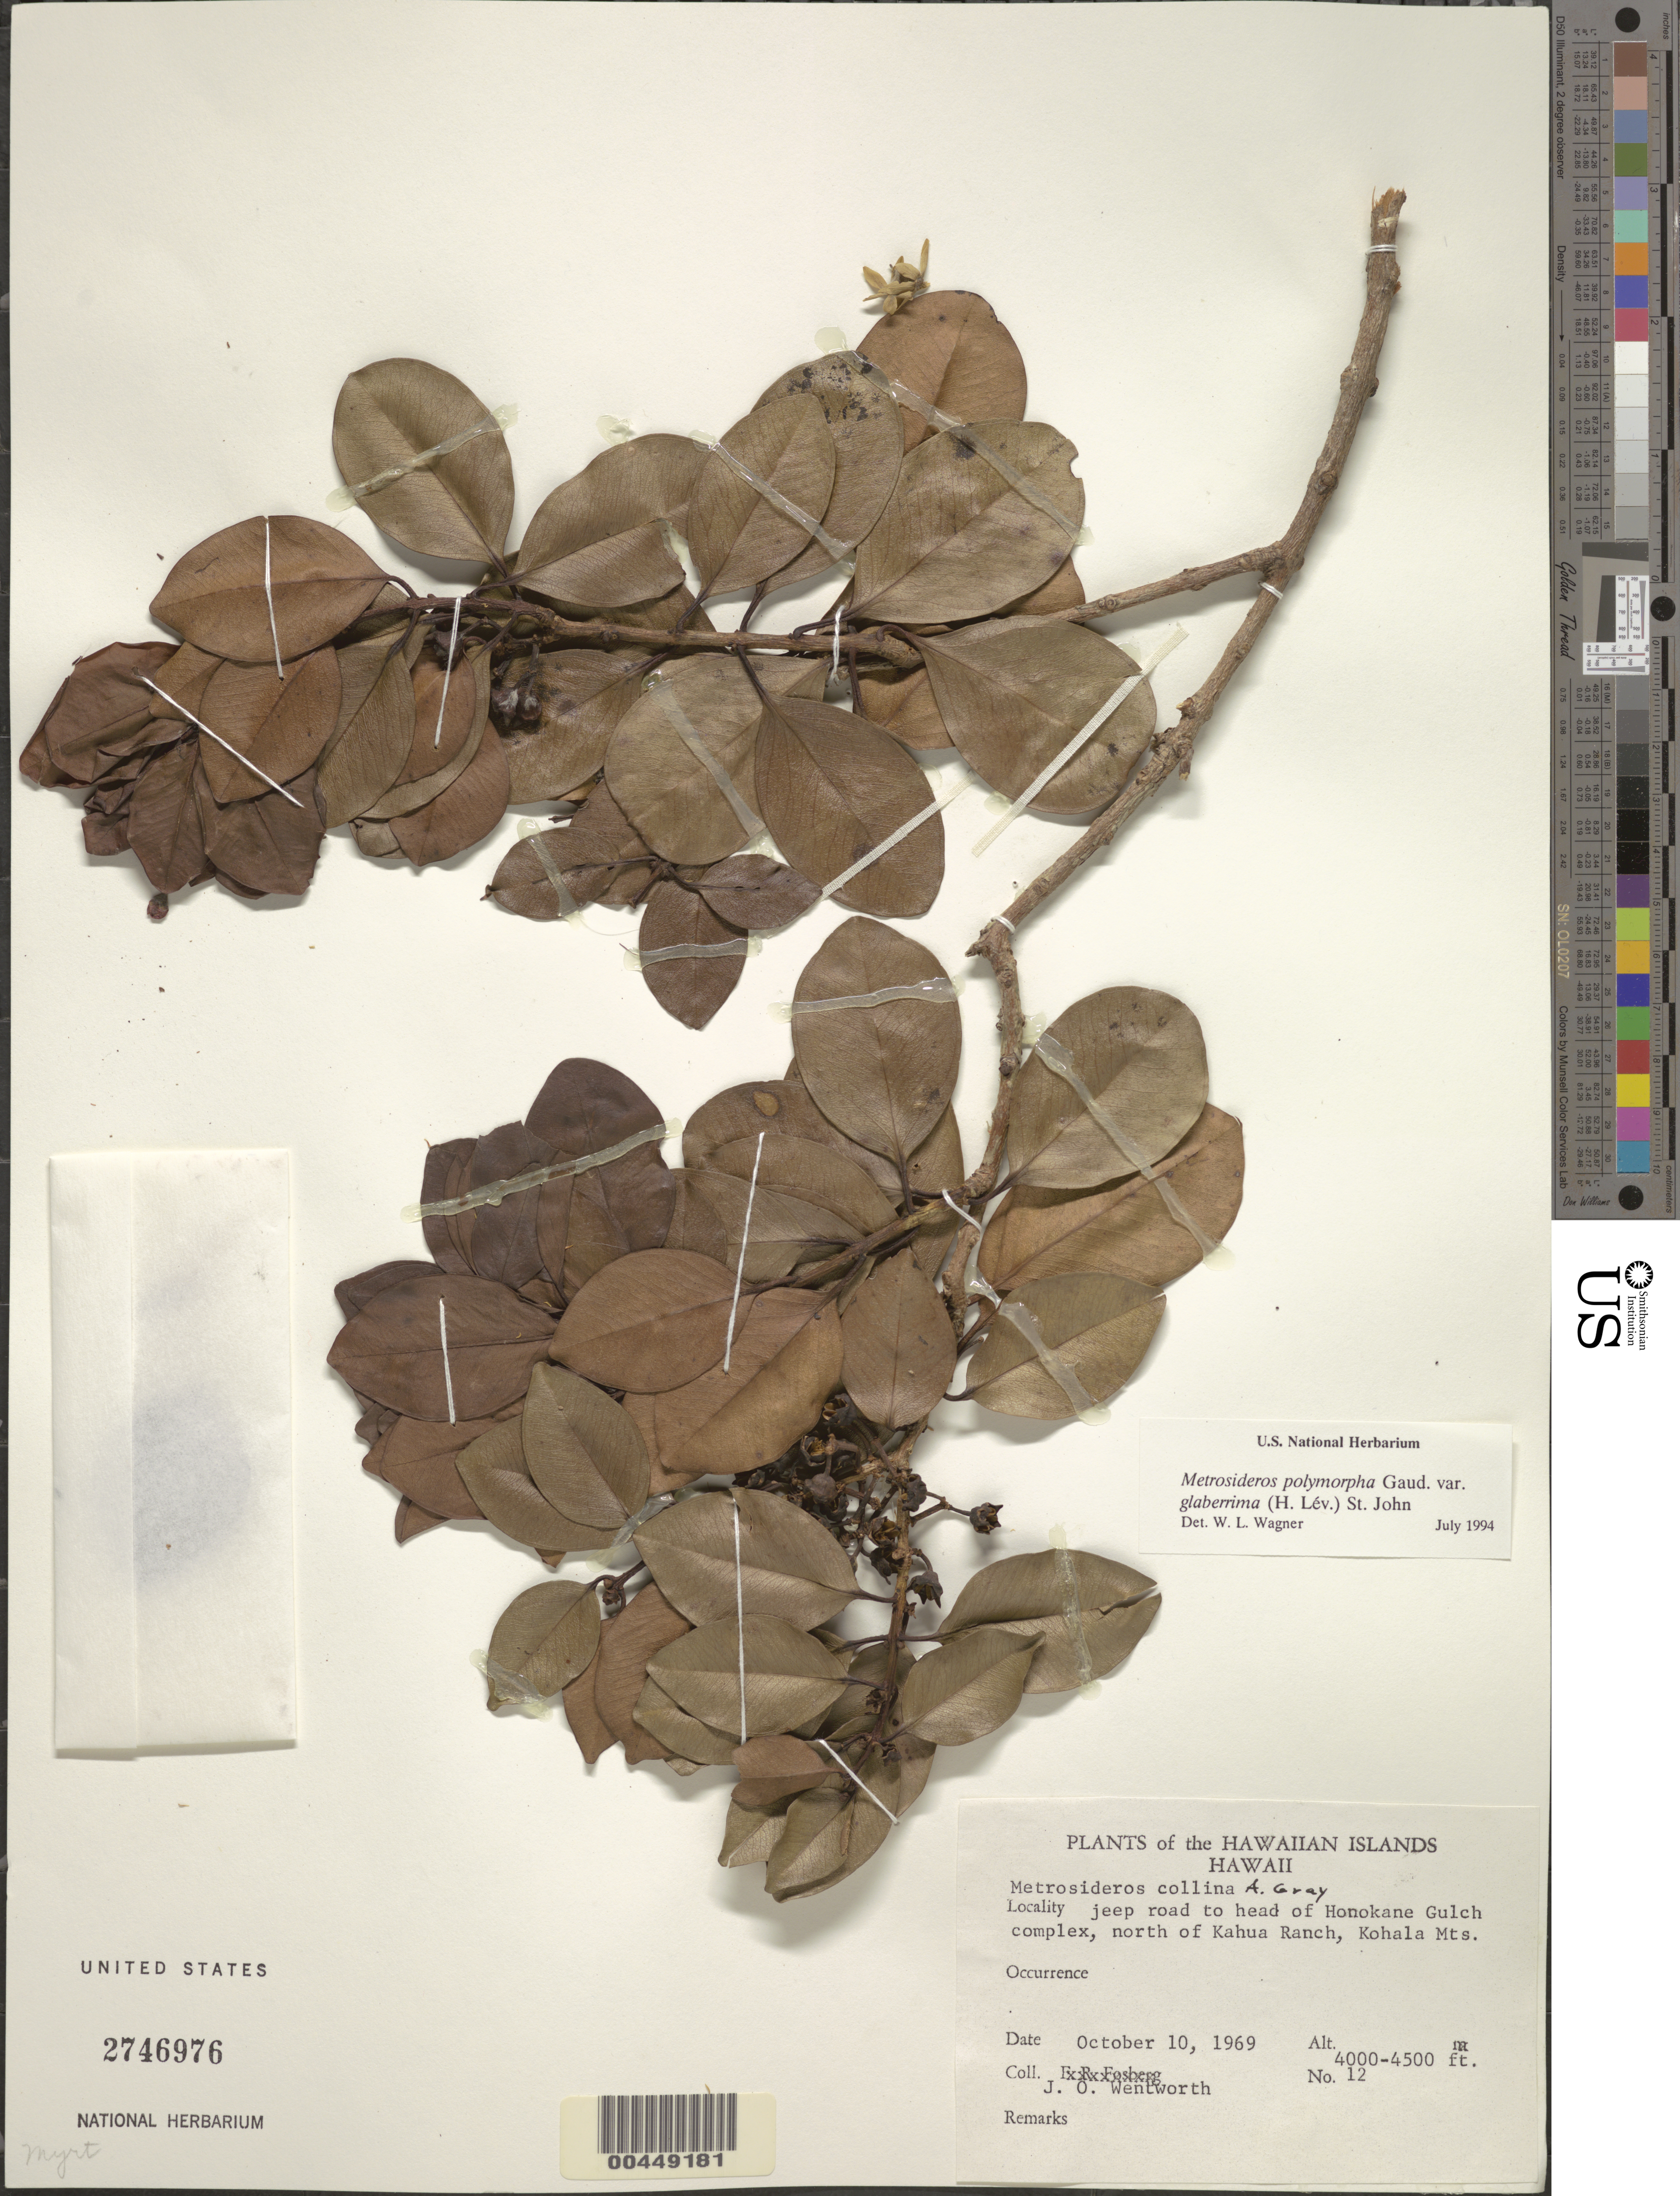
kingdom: Plantae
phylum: Tracheophyta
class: Magnoliopsida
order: Myrtales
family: Myrtaceae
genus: Metrosideros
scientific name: Metrosideros polymorpha var. glaberrima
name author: (H. Lév.) H. St. John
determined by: Wagner, W. L., (BOT), Smithsonian Institution - National Museum of Natural History (UNITED STATES)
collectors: J. Wentworth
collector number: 12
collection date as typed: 10 Oct 1969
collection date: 1969-10-10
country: United States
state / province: Hawaii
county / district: Hawaii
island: Hawaii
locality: Jeep road to head of Honokane Gulch complex, north of Kahua Ranch, Kohala Mountains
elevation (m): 1219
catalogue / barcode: US 2746976